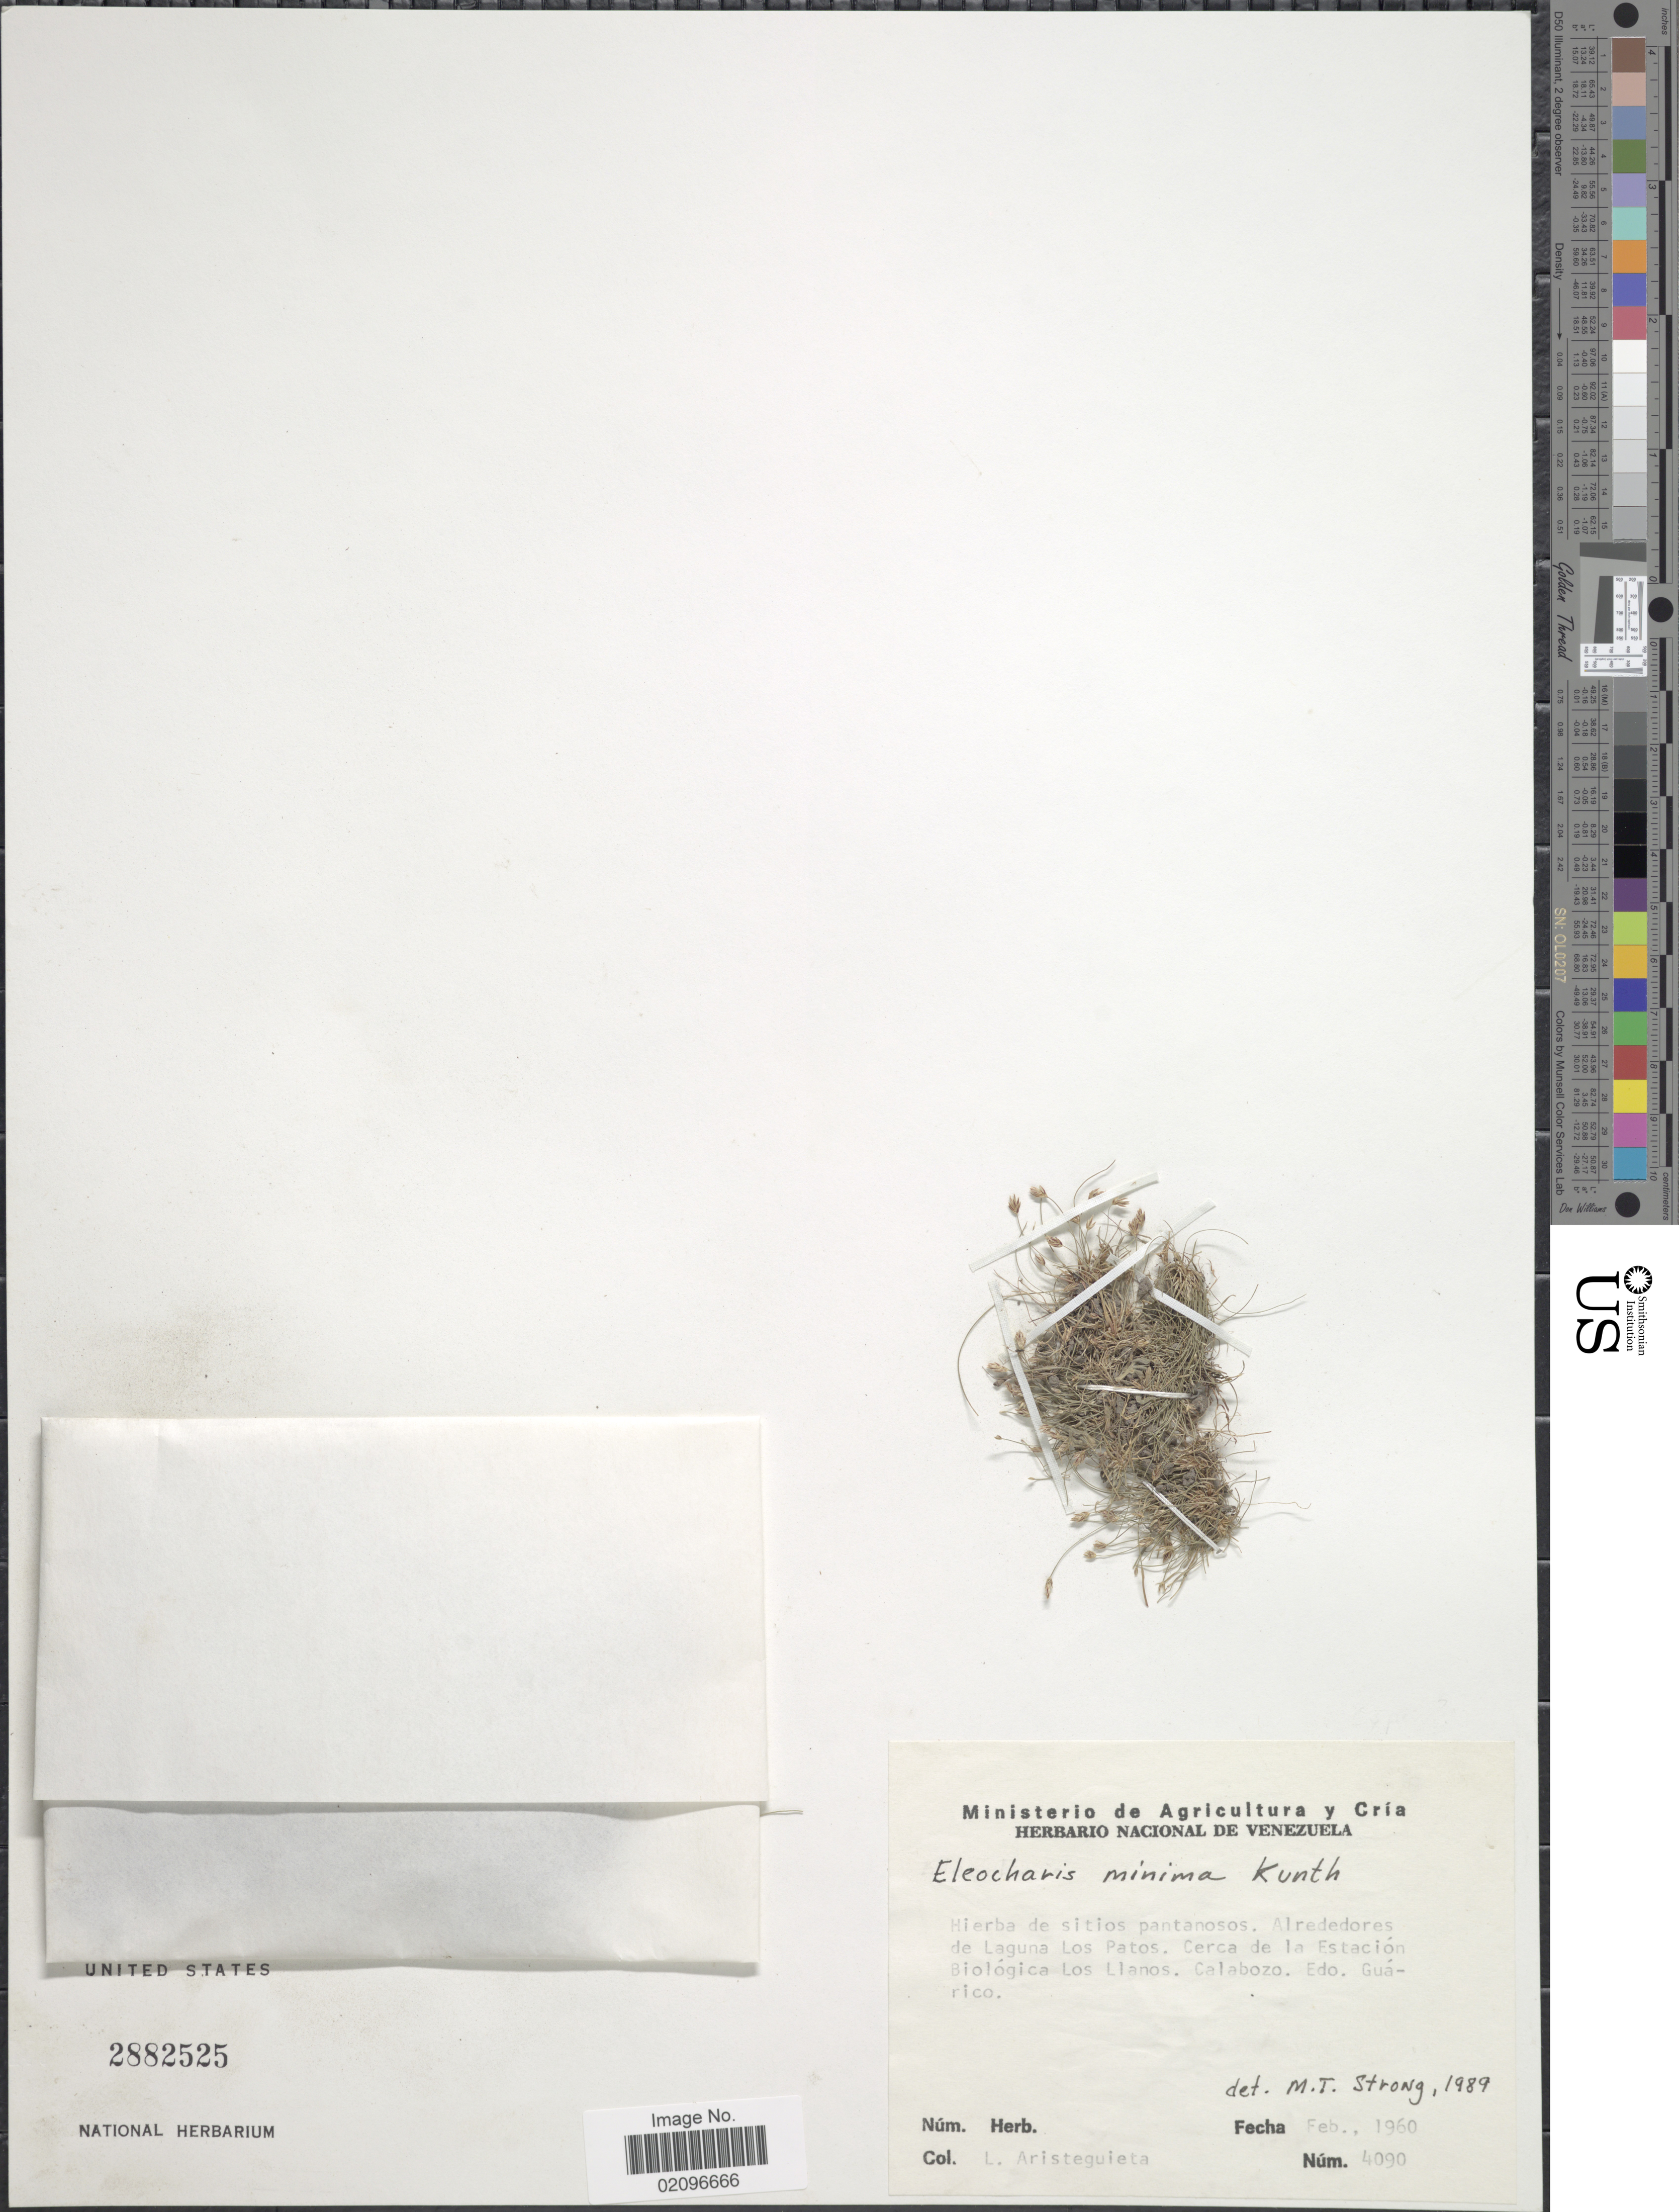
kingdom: Plantae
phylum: Tracheophyta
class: Liliopsida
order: Poales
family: Cyperaceae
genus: Eleocharis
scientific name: Eleocharis minima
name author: Kunth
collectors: L. Aristeguieta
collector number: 4090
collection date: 1960-02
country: Venezuela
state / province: Guárico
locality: Alrededores de Laguna Los Patos. Cerca de la Estacion Biologica Los Llanos. Calabozo. Edo. Guarico.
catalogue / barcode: US 2882525